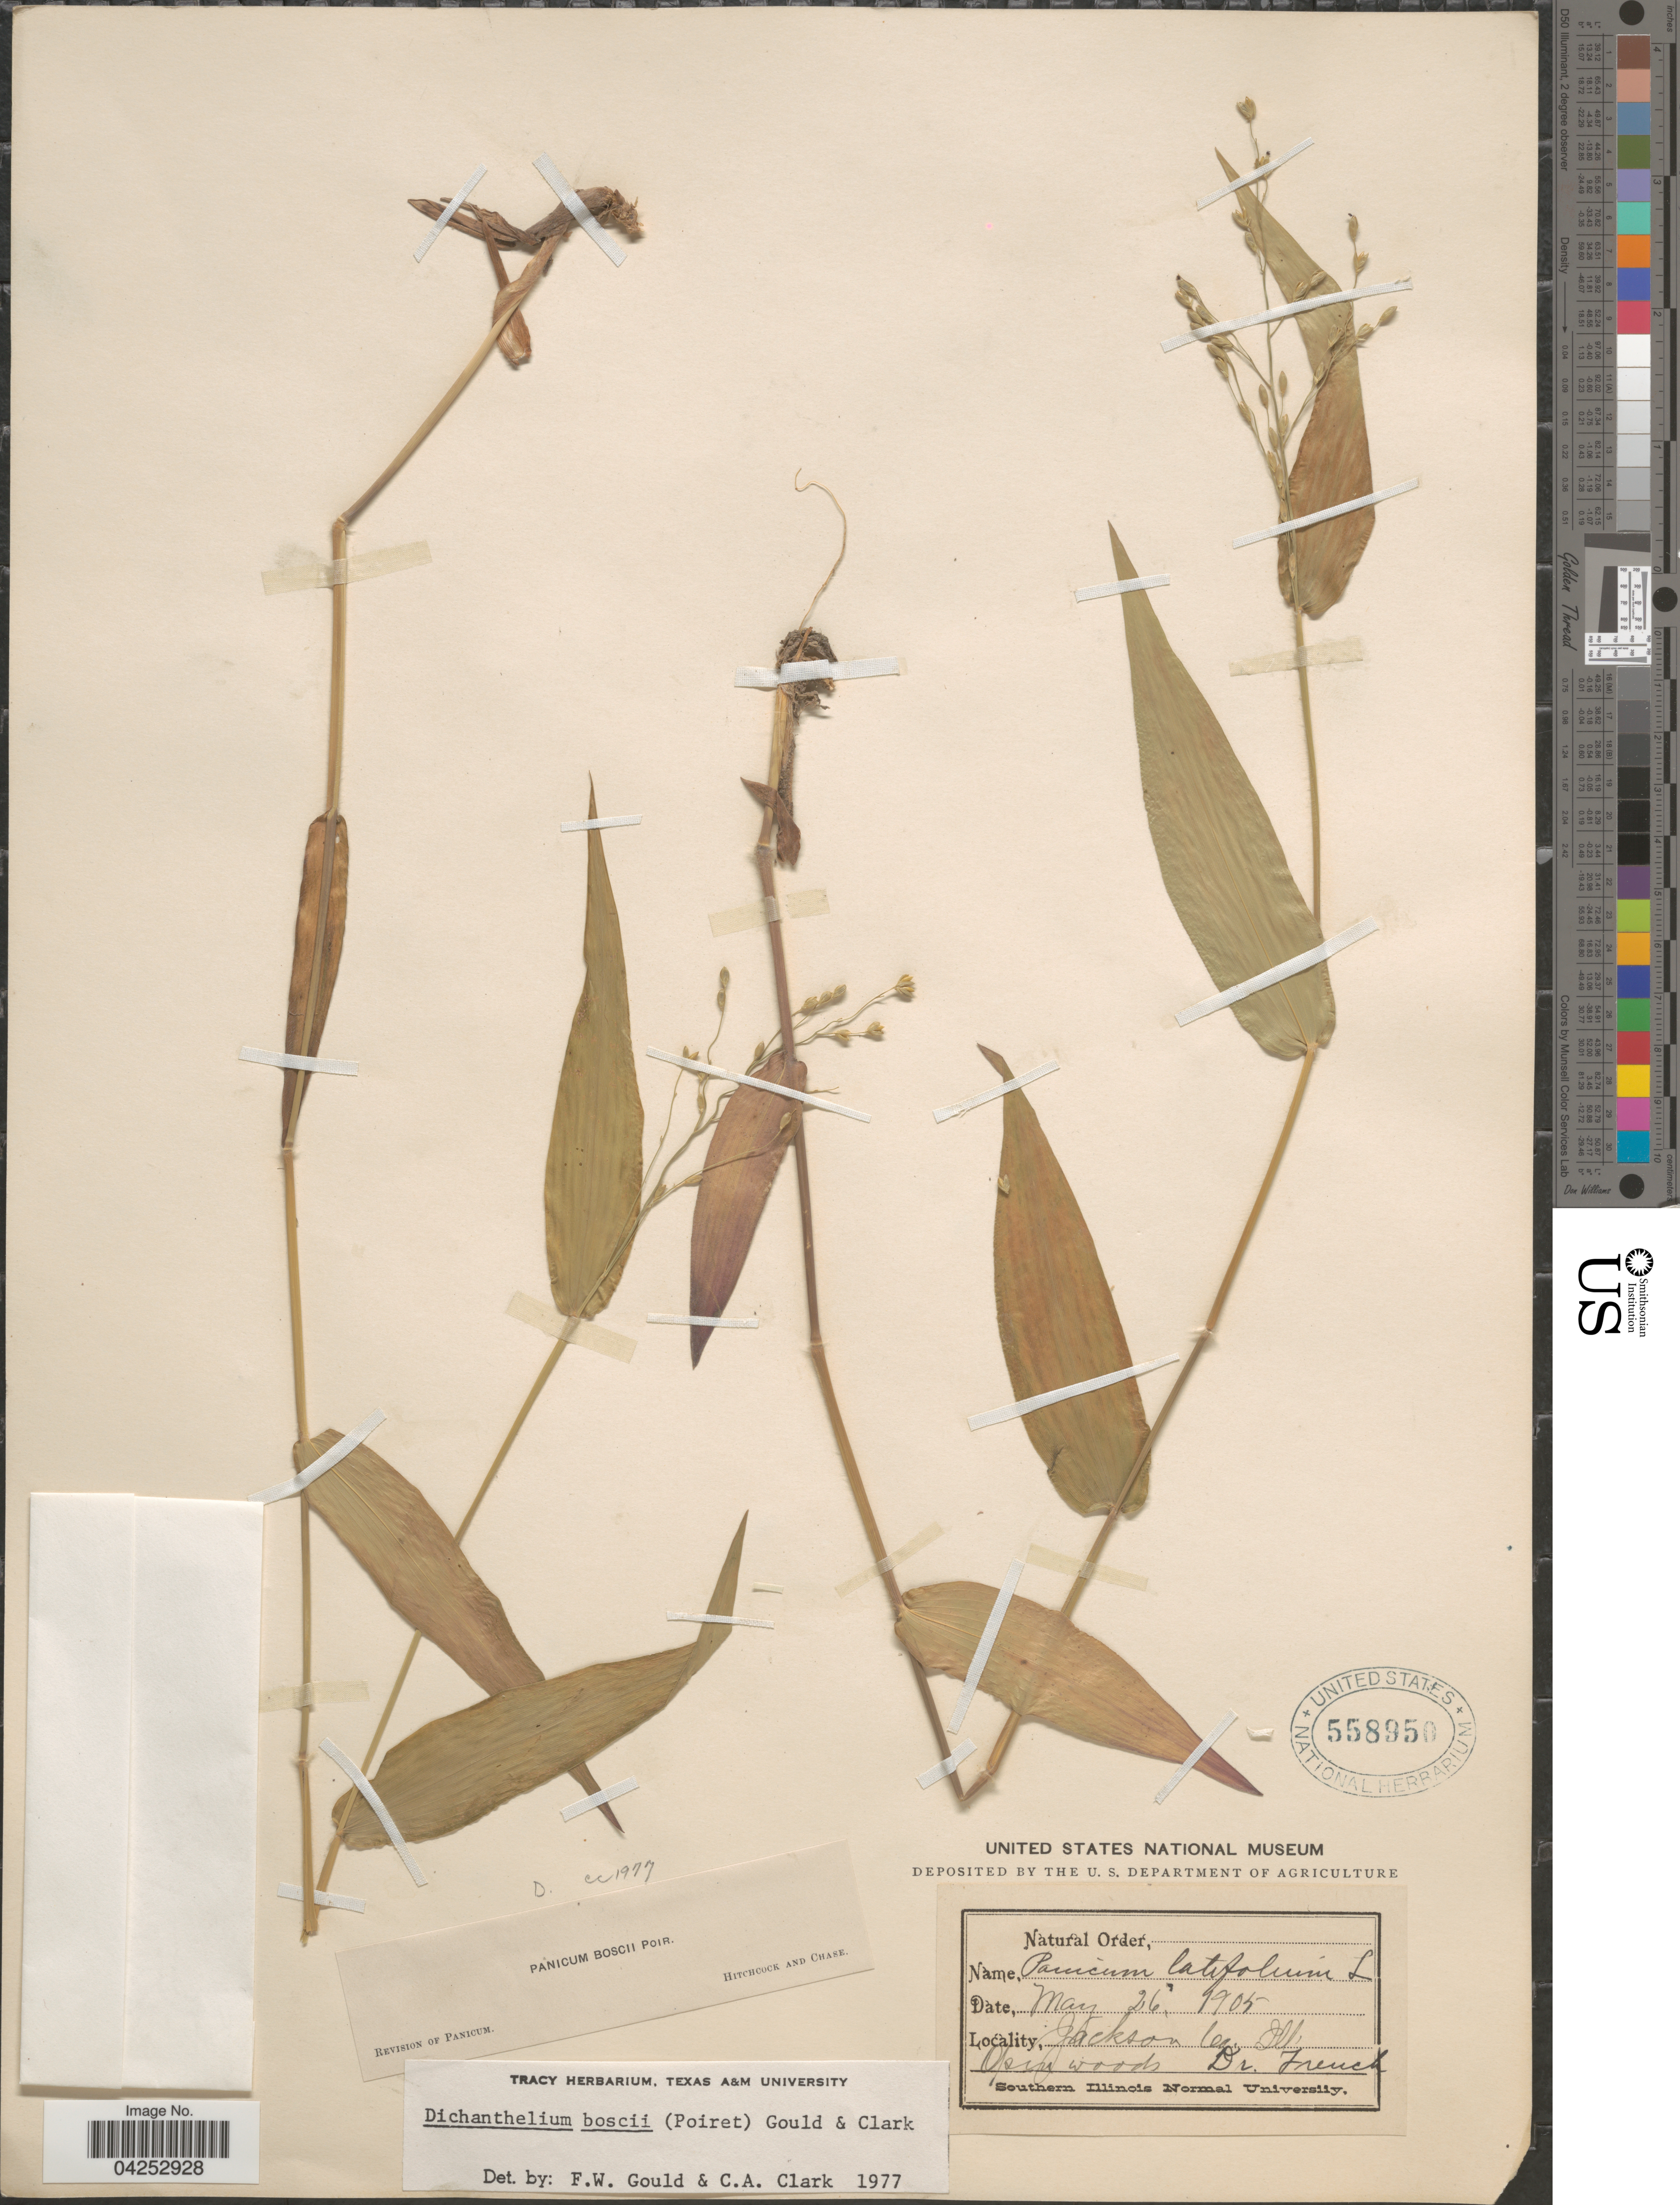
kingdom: Plantae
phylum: Tracheophyta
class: Liliopsida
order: Poales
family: Poaceae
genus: Dichanthelium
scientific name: Dichanthelium boscii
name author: (Poir.) Gould & C.A. Clark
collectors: French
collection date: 1905-05-26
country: United States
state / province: Illinois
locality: Jackson Co.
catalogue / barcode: US 558950